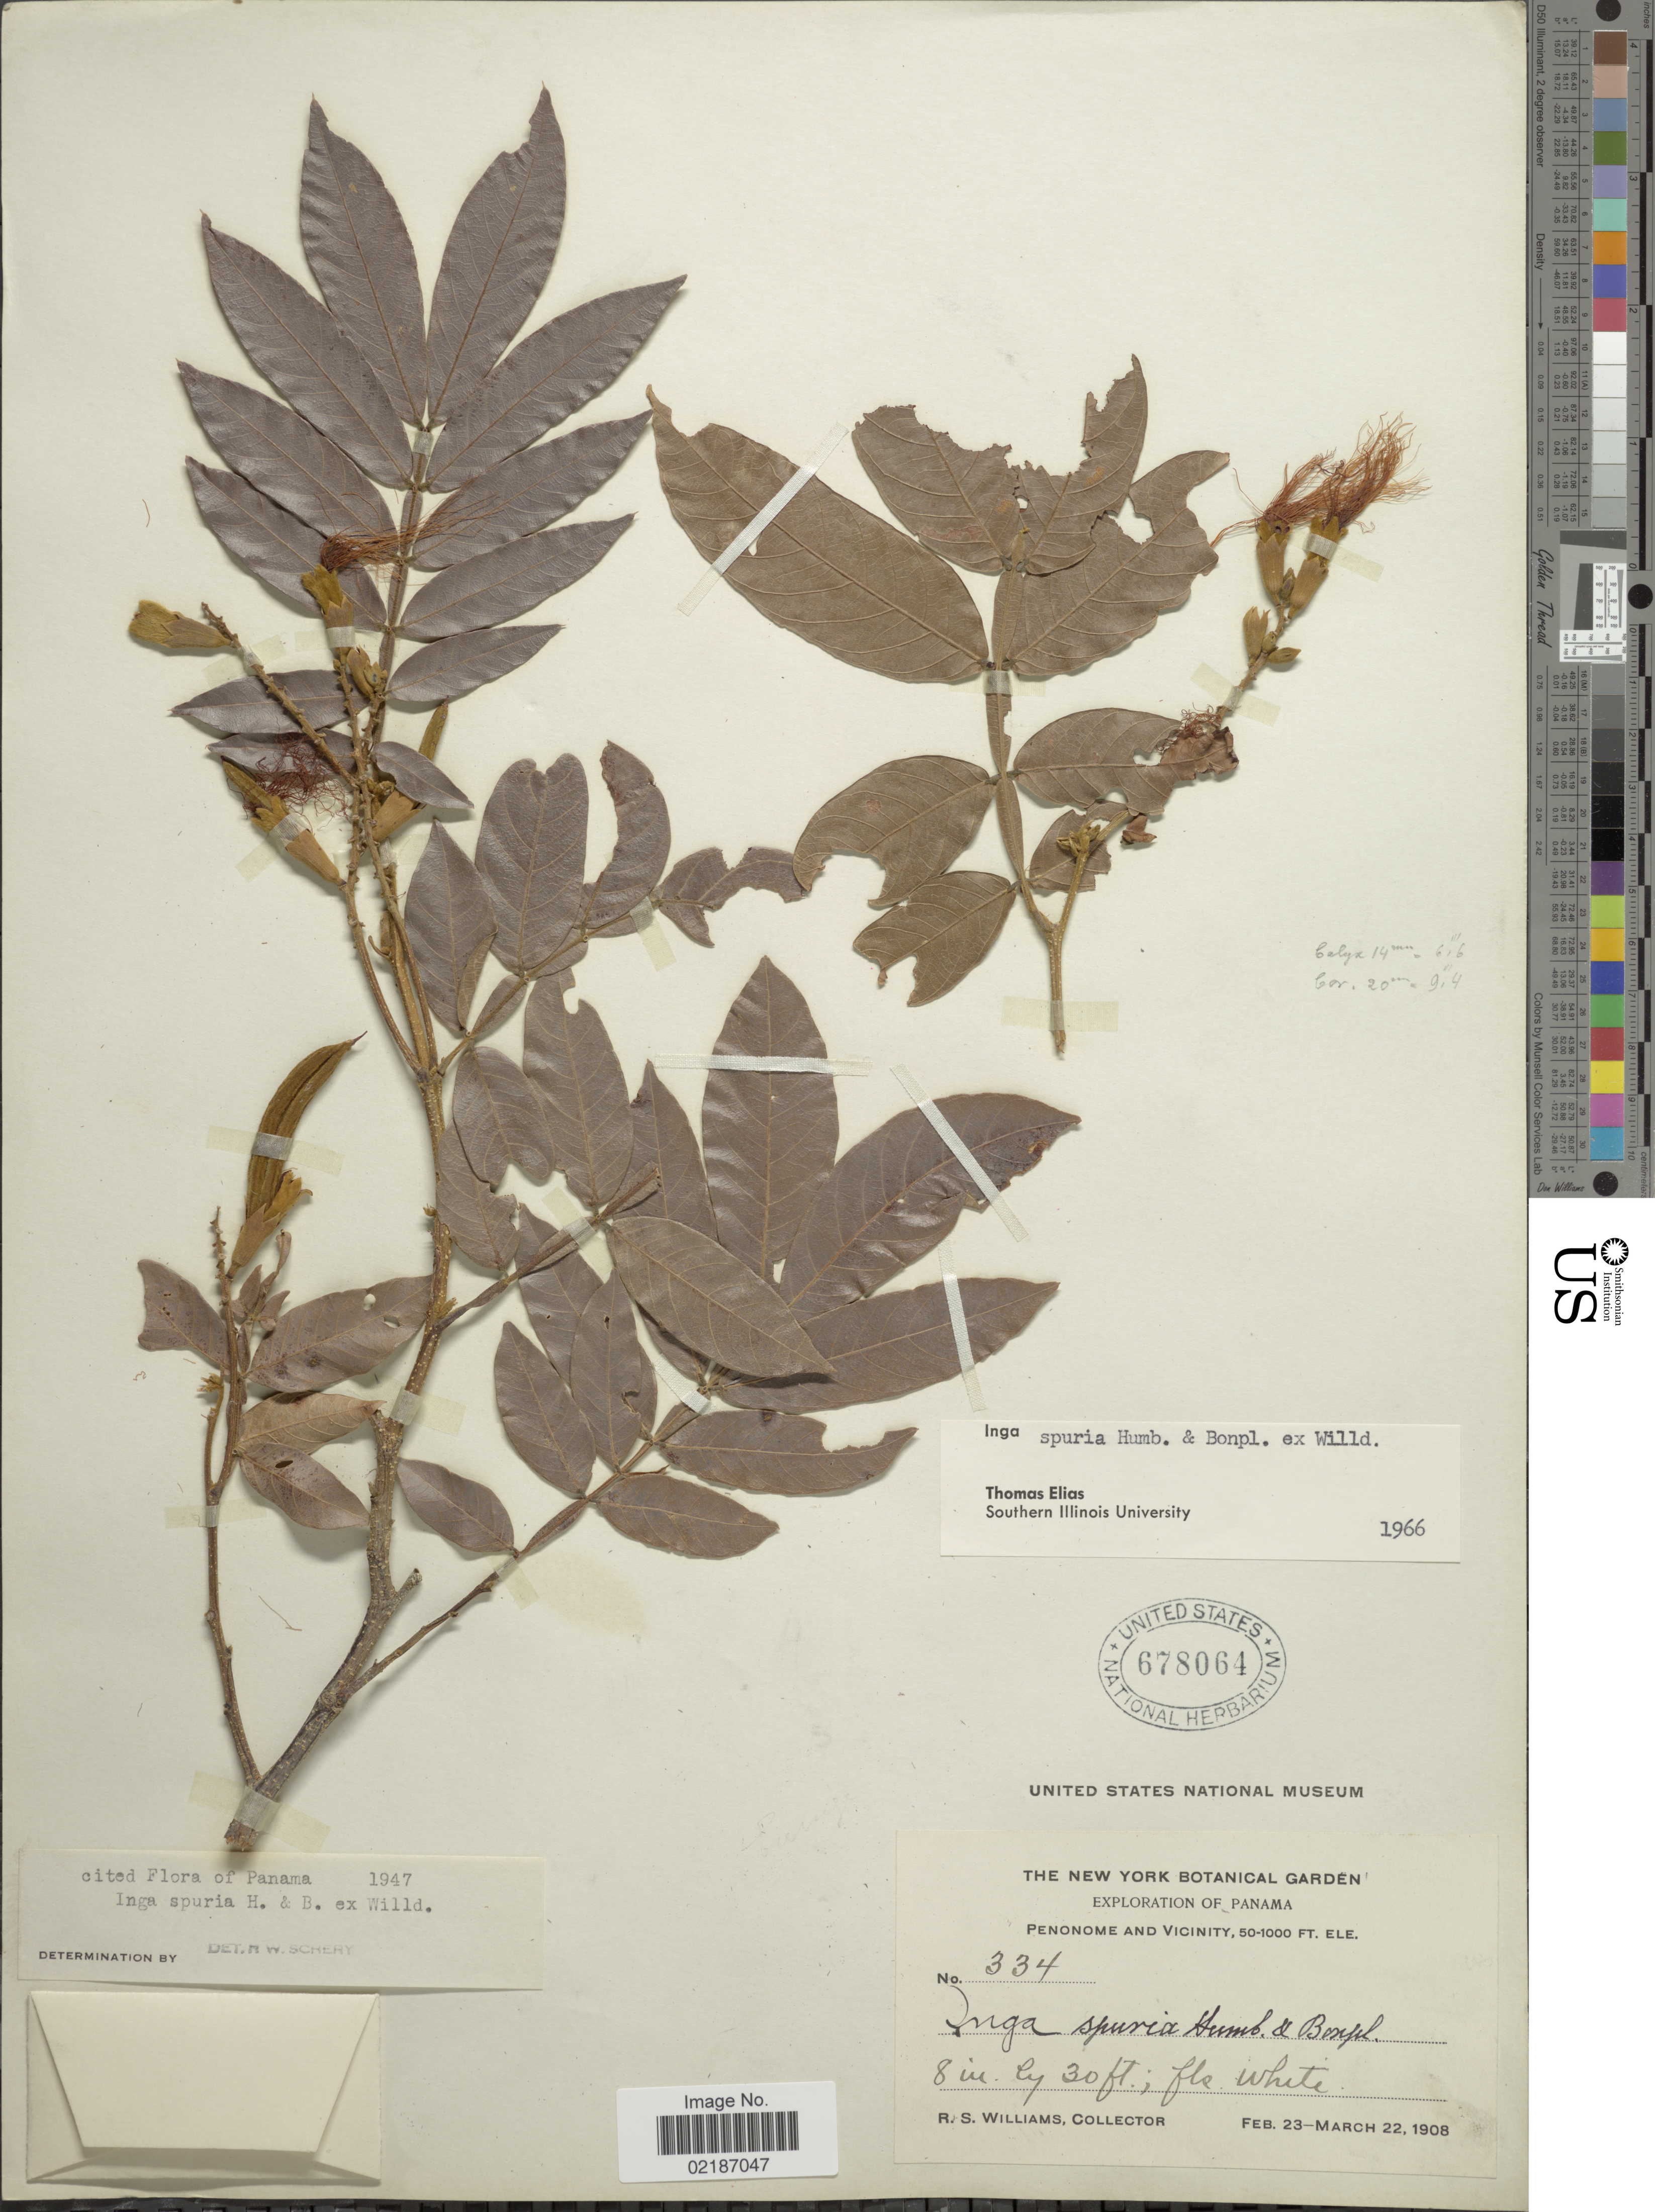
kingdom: Plantae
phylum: Tracheophyta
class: Magnoliopsida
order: Fabales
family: Fabaceae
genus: Inga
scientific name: Inga vera subsp. vera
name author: Willd.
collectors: R. S. Williams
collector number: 334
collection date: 1908-02-23/1908-03-22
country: Panama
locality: Penonome and Vicinity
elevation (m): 15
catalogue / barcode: US 678064